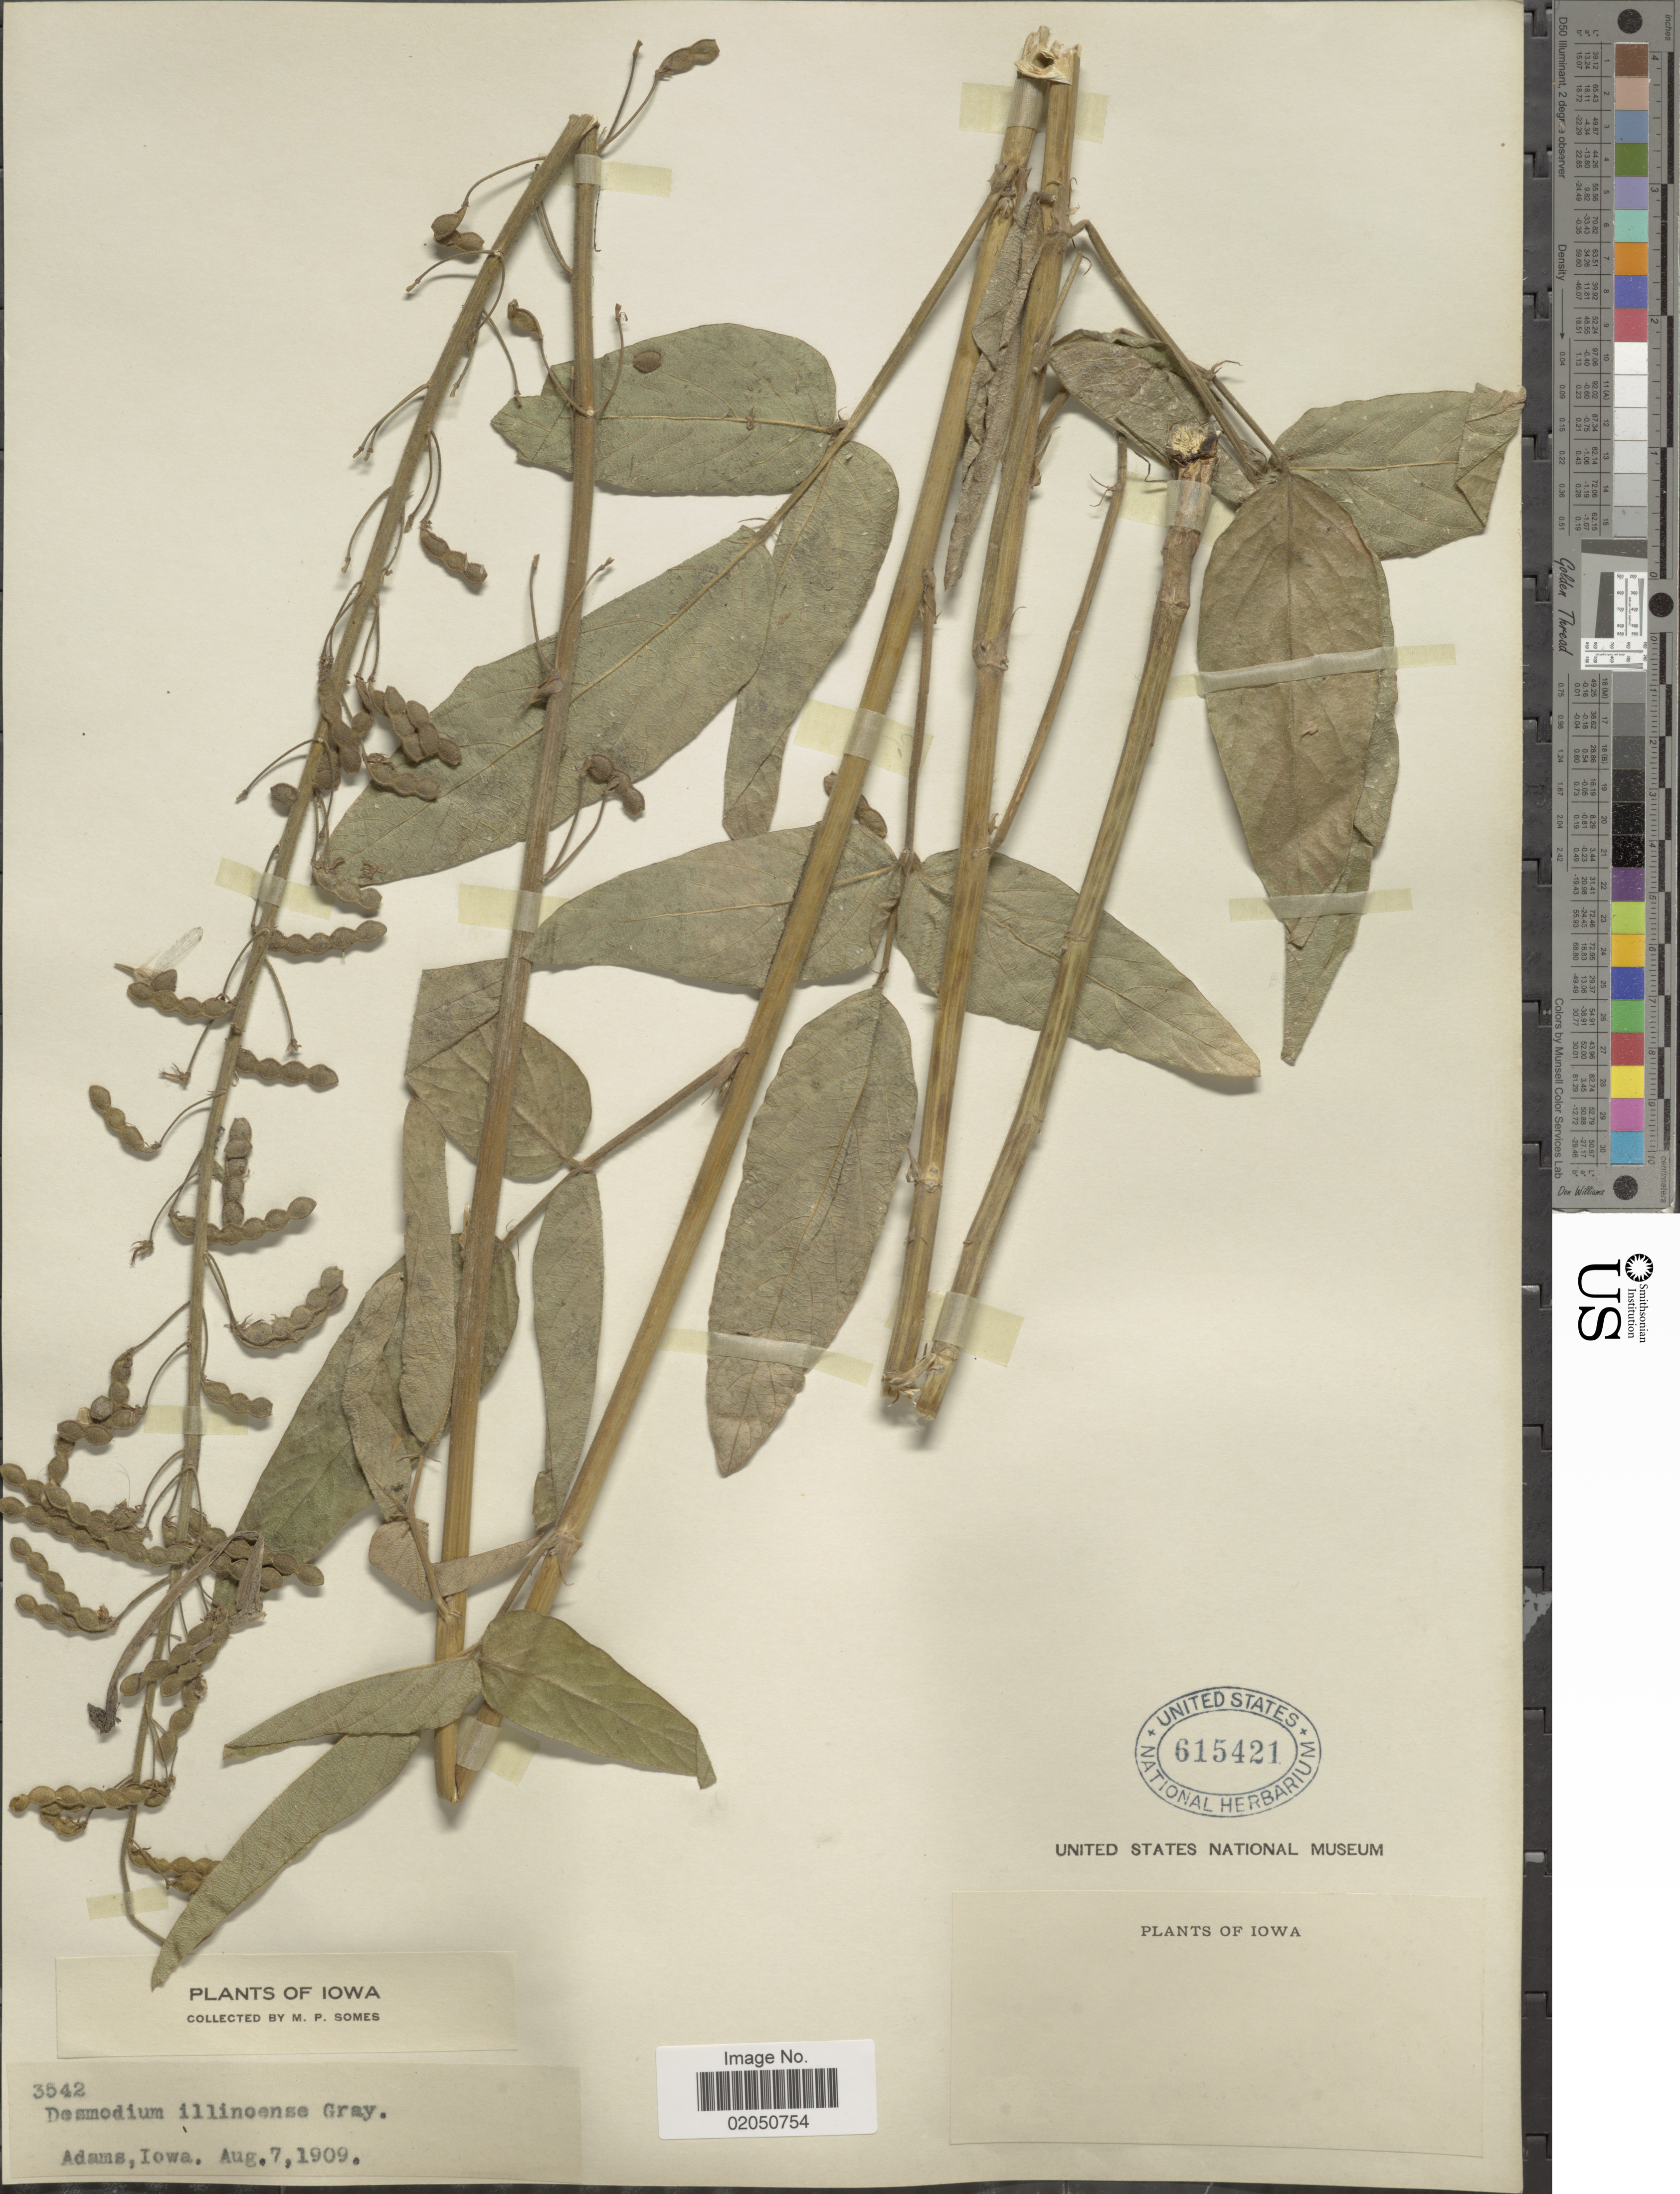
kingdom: Plantae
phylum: Tracheophyta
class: Magnoliopsida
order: Fabales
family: Fabaceae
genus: Desmodium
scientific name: Desmodium illinoense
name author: A. Gray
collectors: M. Somes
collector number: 3542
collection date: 1909-08-07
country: United States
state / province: Iowa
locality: Adams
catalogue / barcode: US 615421